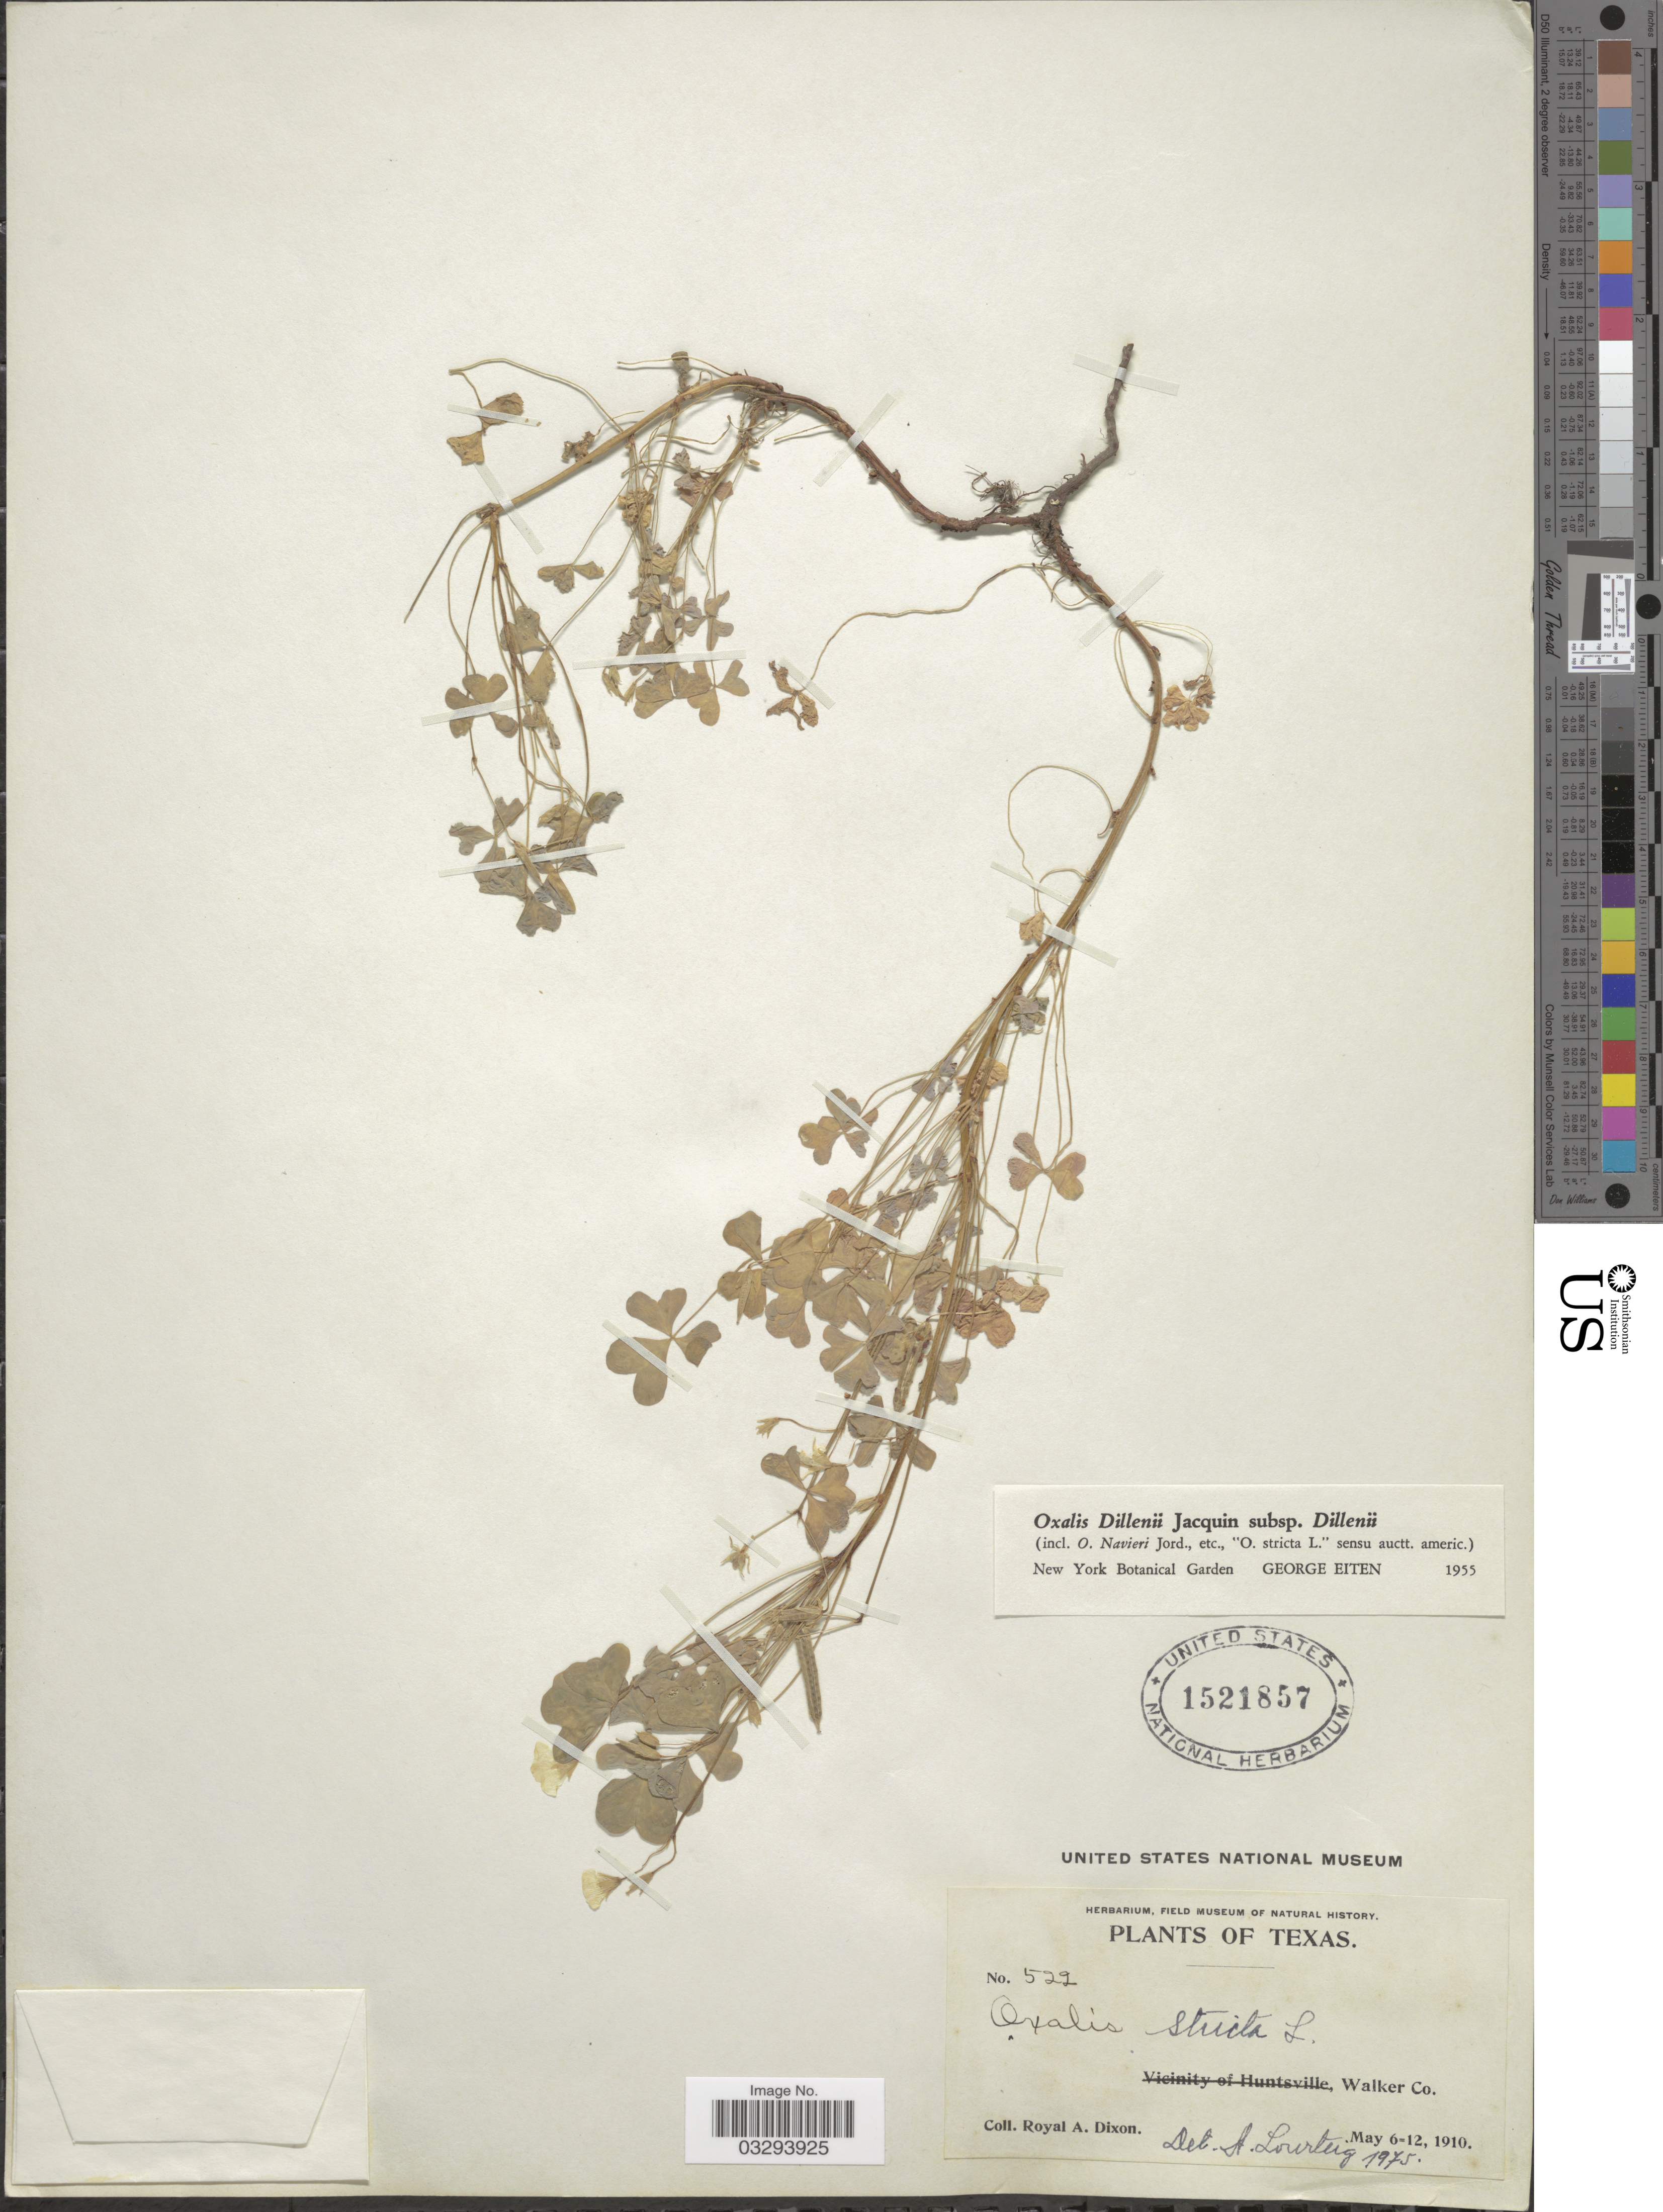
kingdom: Plantae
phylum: Tracheophyta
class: Magnoliopsida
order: Oxalidales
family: Oxalidaceae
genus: Oxalis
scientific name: Oxalis stricta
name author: L.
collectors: R. A. Dixon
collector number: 522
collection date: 1910-05-06/1910-05-12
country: United States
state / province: Texas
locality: Walker Co.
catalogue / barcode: US 1521857